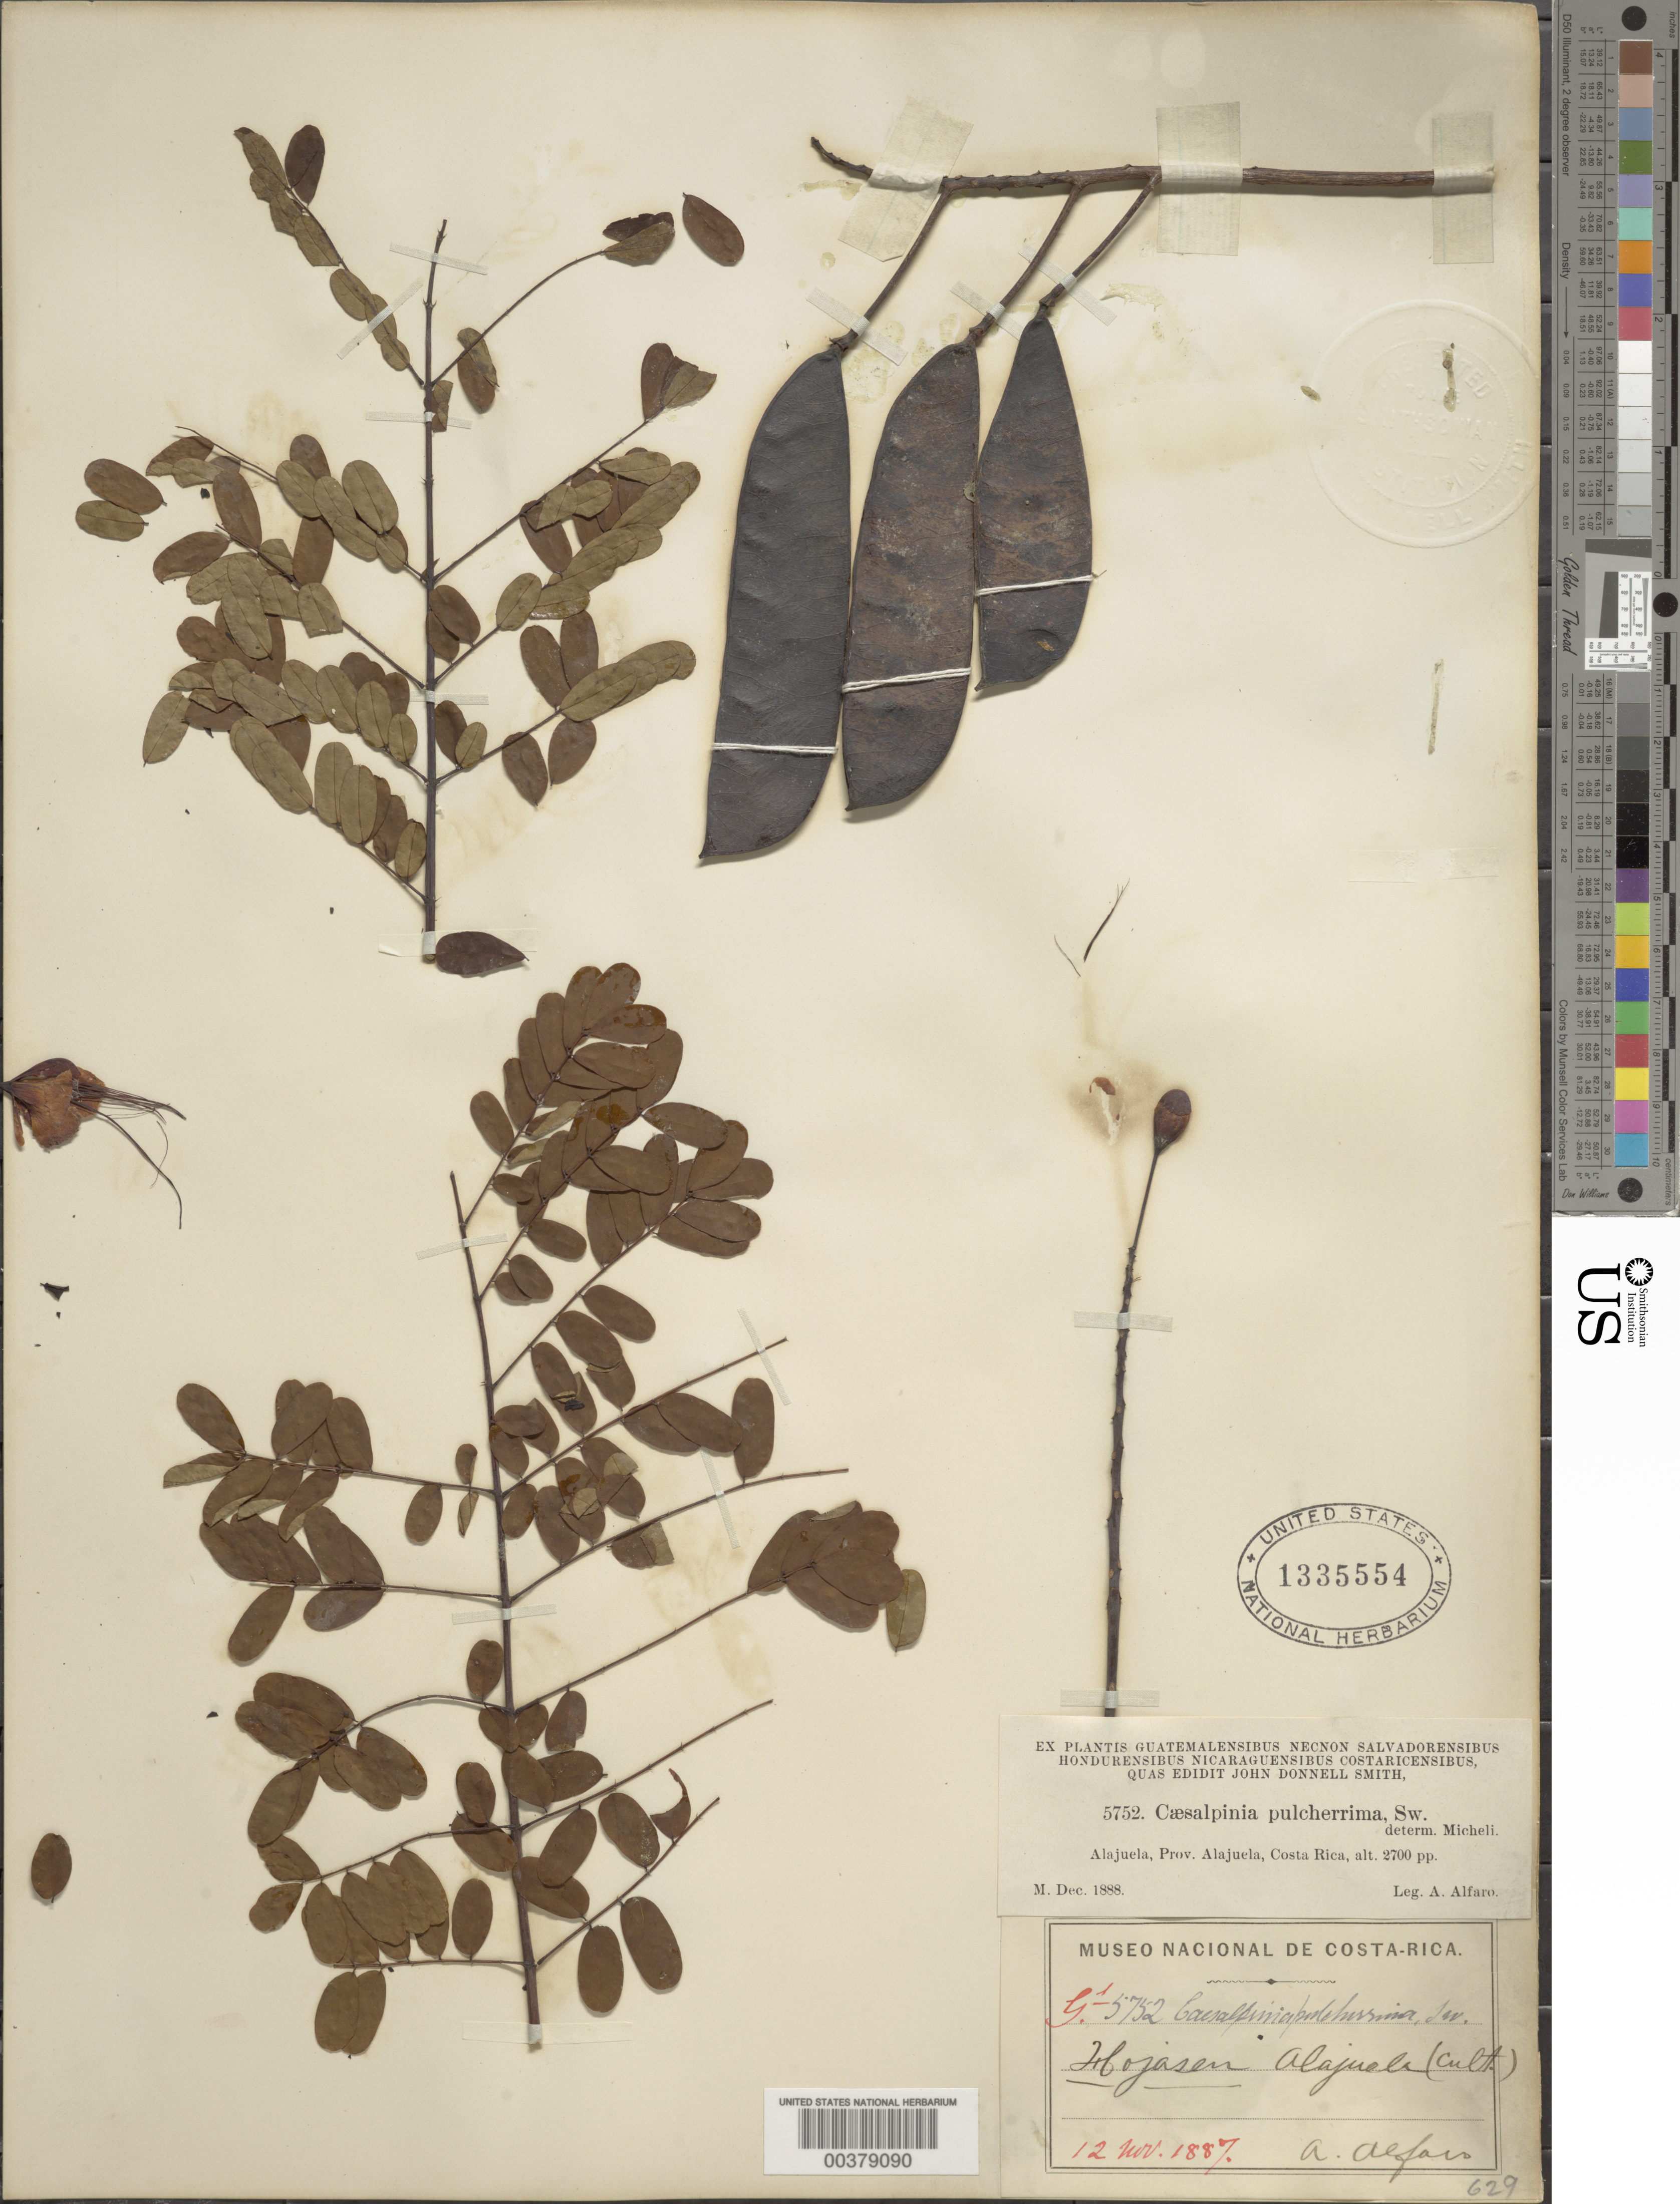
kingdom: Plantae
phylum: Tracheophyta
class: Magnoliopsida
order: Fabales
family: Fabaceae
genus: Caesalpinia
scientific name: Caesalpinia pulcherrima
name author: (L.) Sw.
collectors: A. Alfaro Gonzalez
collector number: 5752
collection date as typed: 12 Nov 1887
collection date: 1887-11-12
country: Costa Rica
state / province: Alajuela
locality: Alajuela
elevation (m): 823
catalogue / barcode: US 1335554